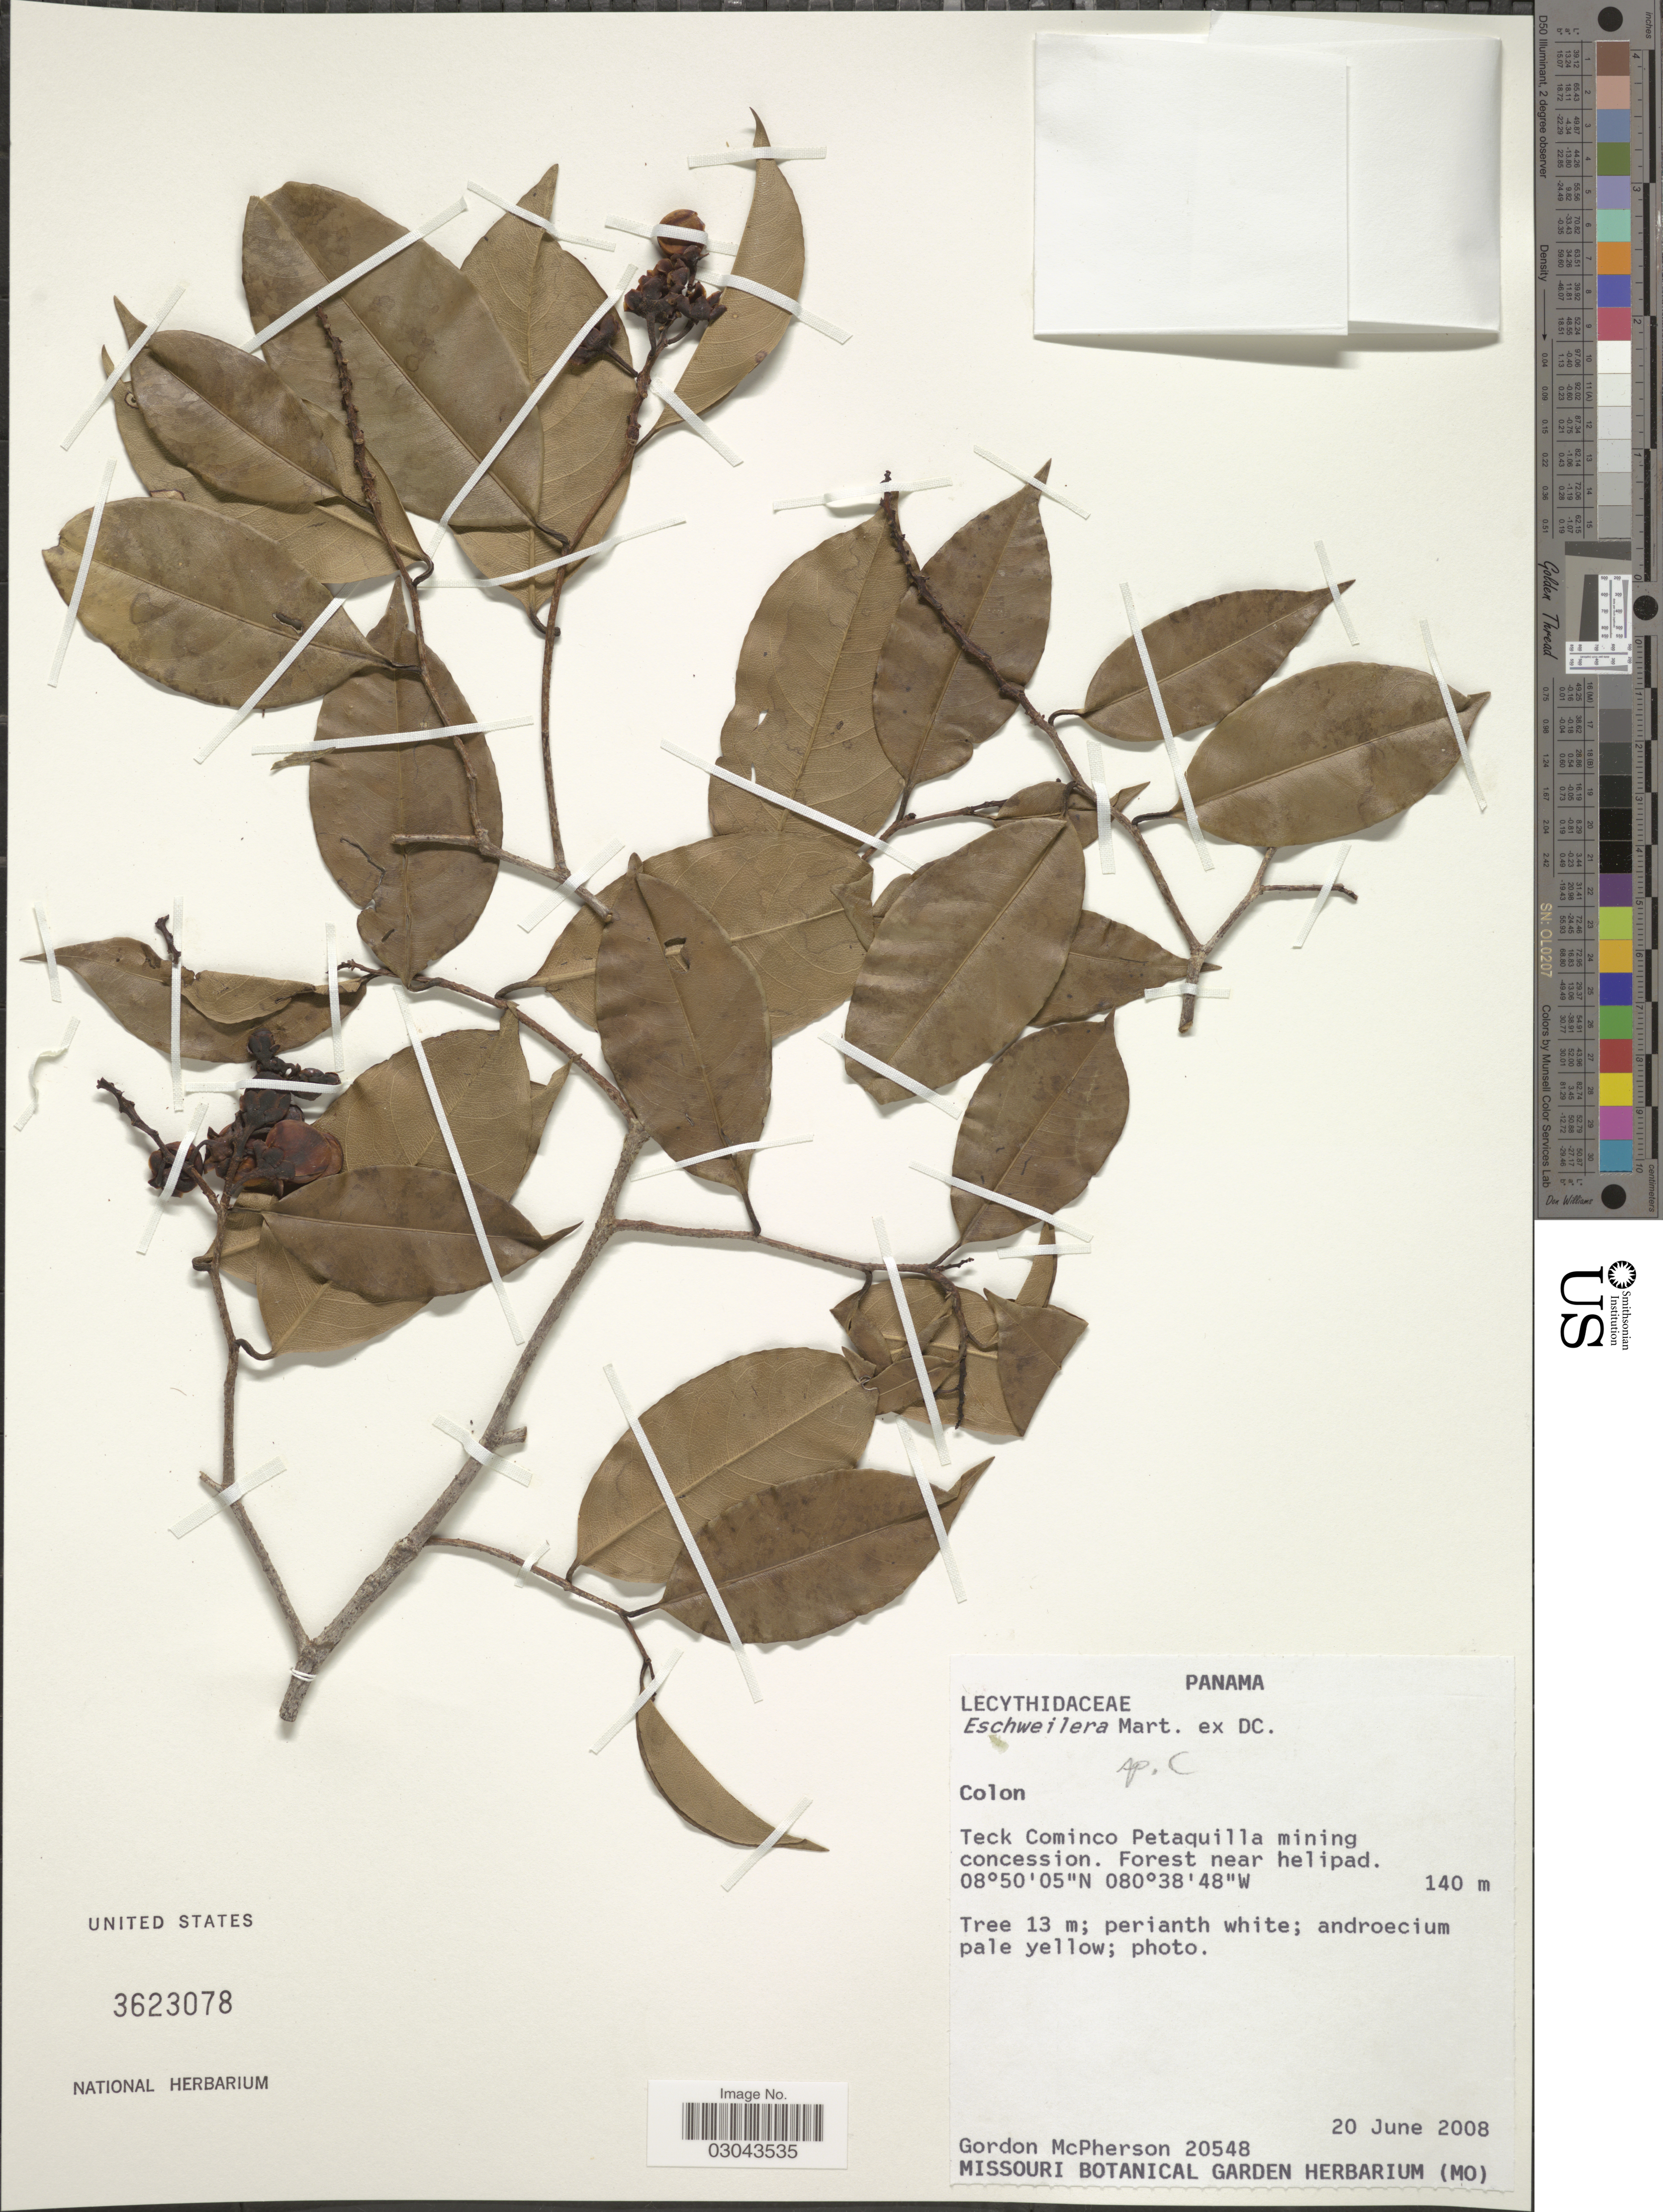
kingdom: Plantae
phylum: Tracheophyta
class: Magnoliopsida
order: Ericales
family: Lecythidaceae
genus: Eschweilera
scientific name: Eschweilera sp.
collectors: G. D. McPherson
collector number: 20548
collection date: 2008-06-20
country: Panama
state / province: Colón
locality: Teck Cominco Petaquilla mining concession. Forest near helipad.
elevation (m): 140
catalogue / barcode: US 3623078